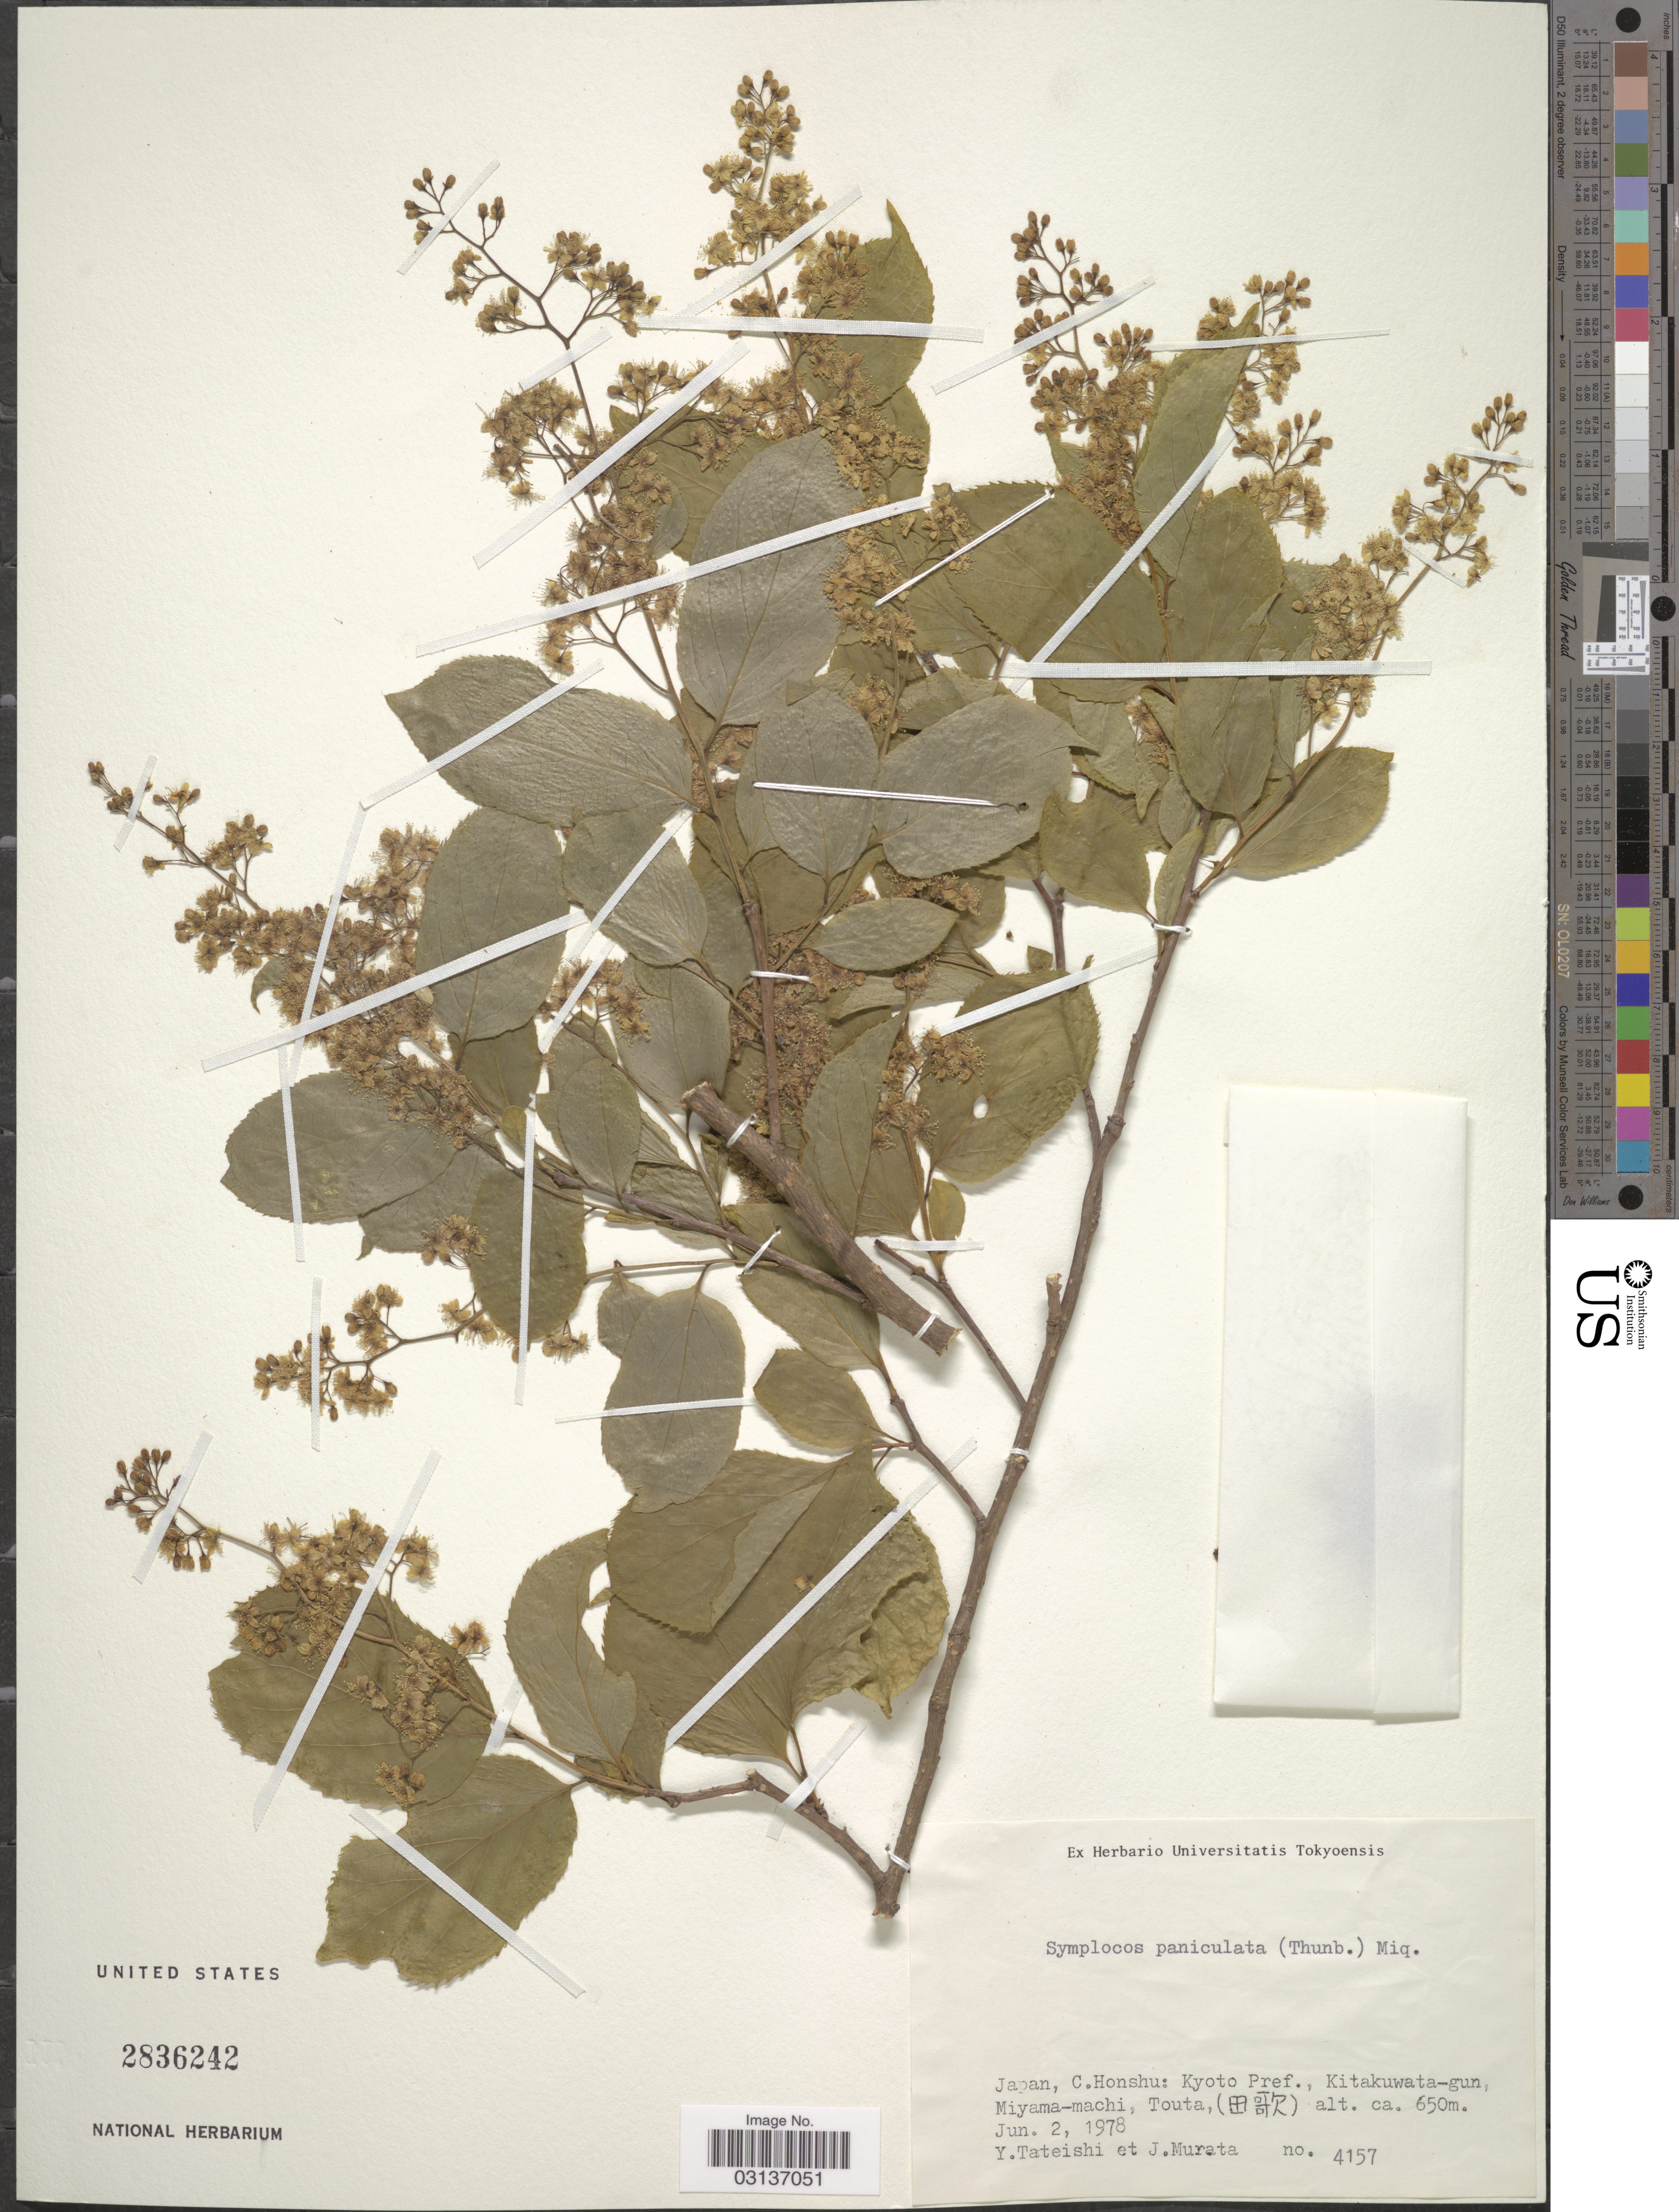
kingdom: Plantae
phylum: Tracheophyta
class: Magnoliopsida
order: Ericales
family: Symplocaceae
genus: Symplocos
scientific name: Symplocos paniculata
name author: Miq.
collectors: Y. Tateishi & J. Murata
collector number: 4157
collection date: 1978-06-02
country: Japan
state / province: Kyoto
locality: C. Honshu: Kyoto Pref., Kitakuwata-gun, Miyama-machi, Touta.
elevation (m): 650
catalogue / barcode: US 2836242